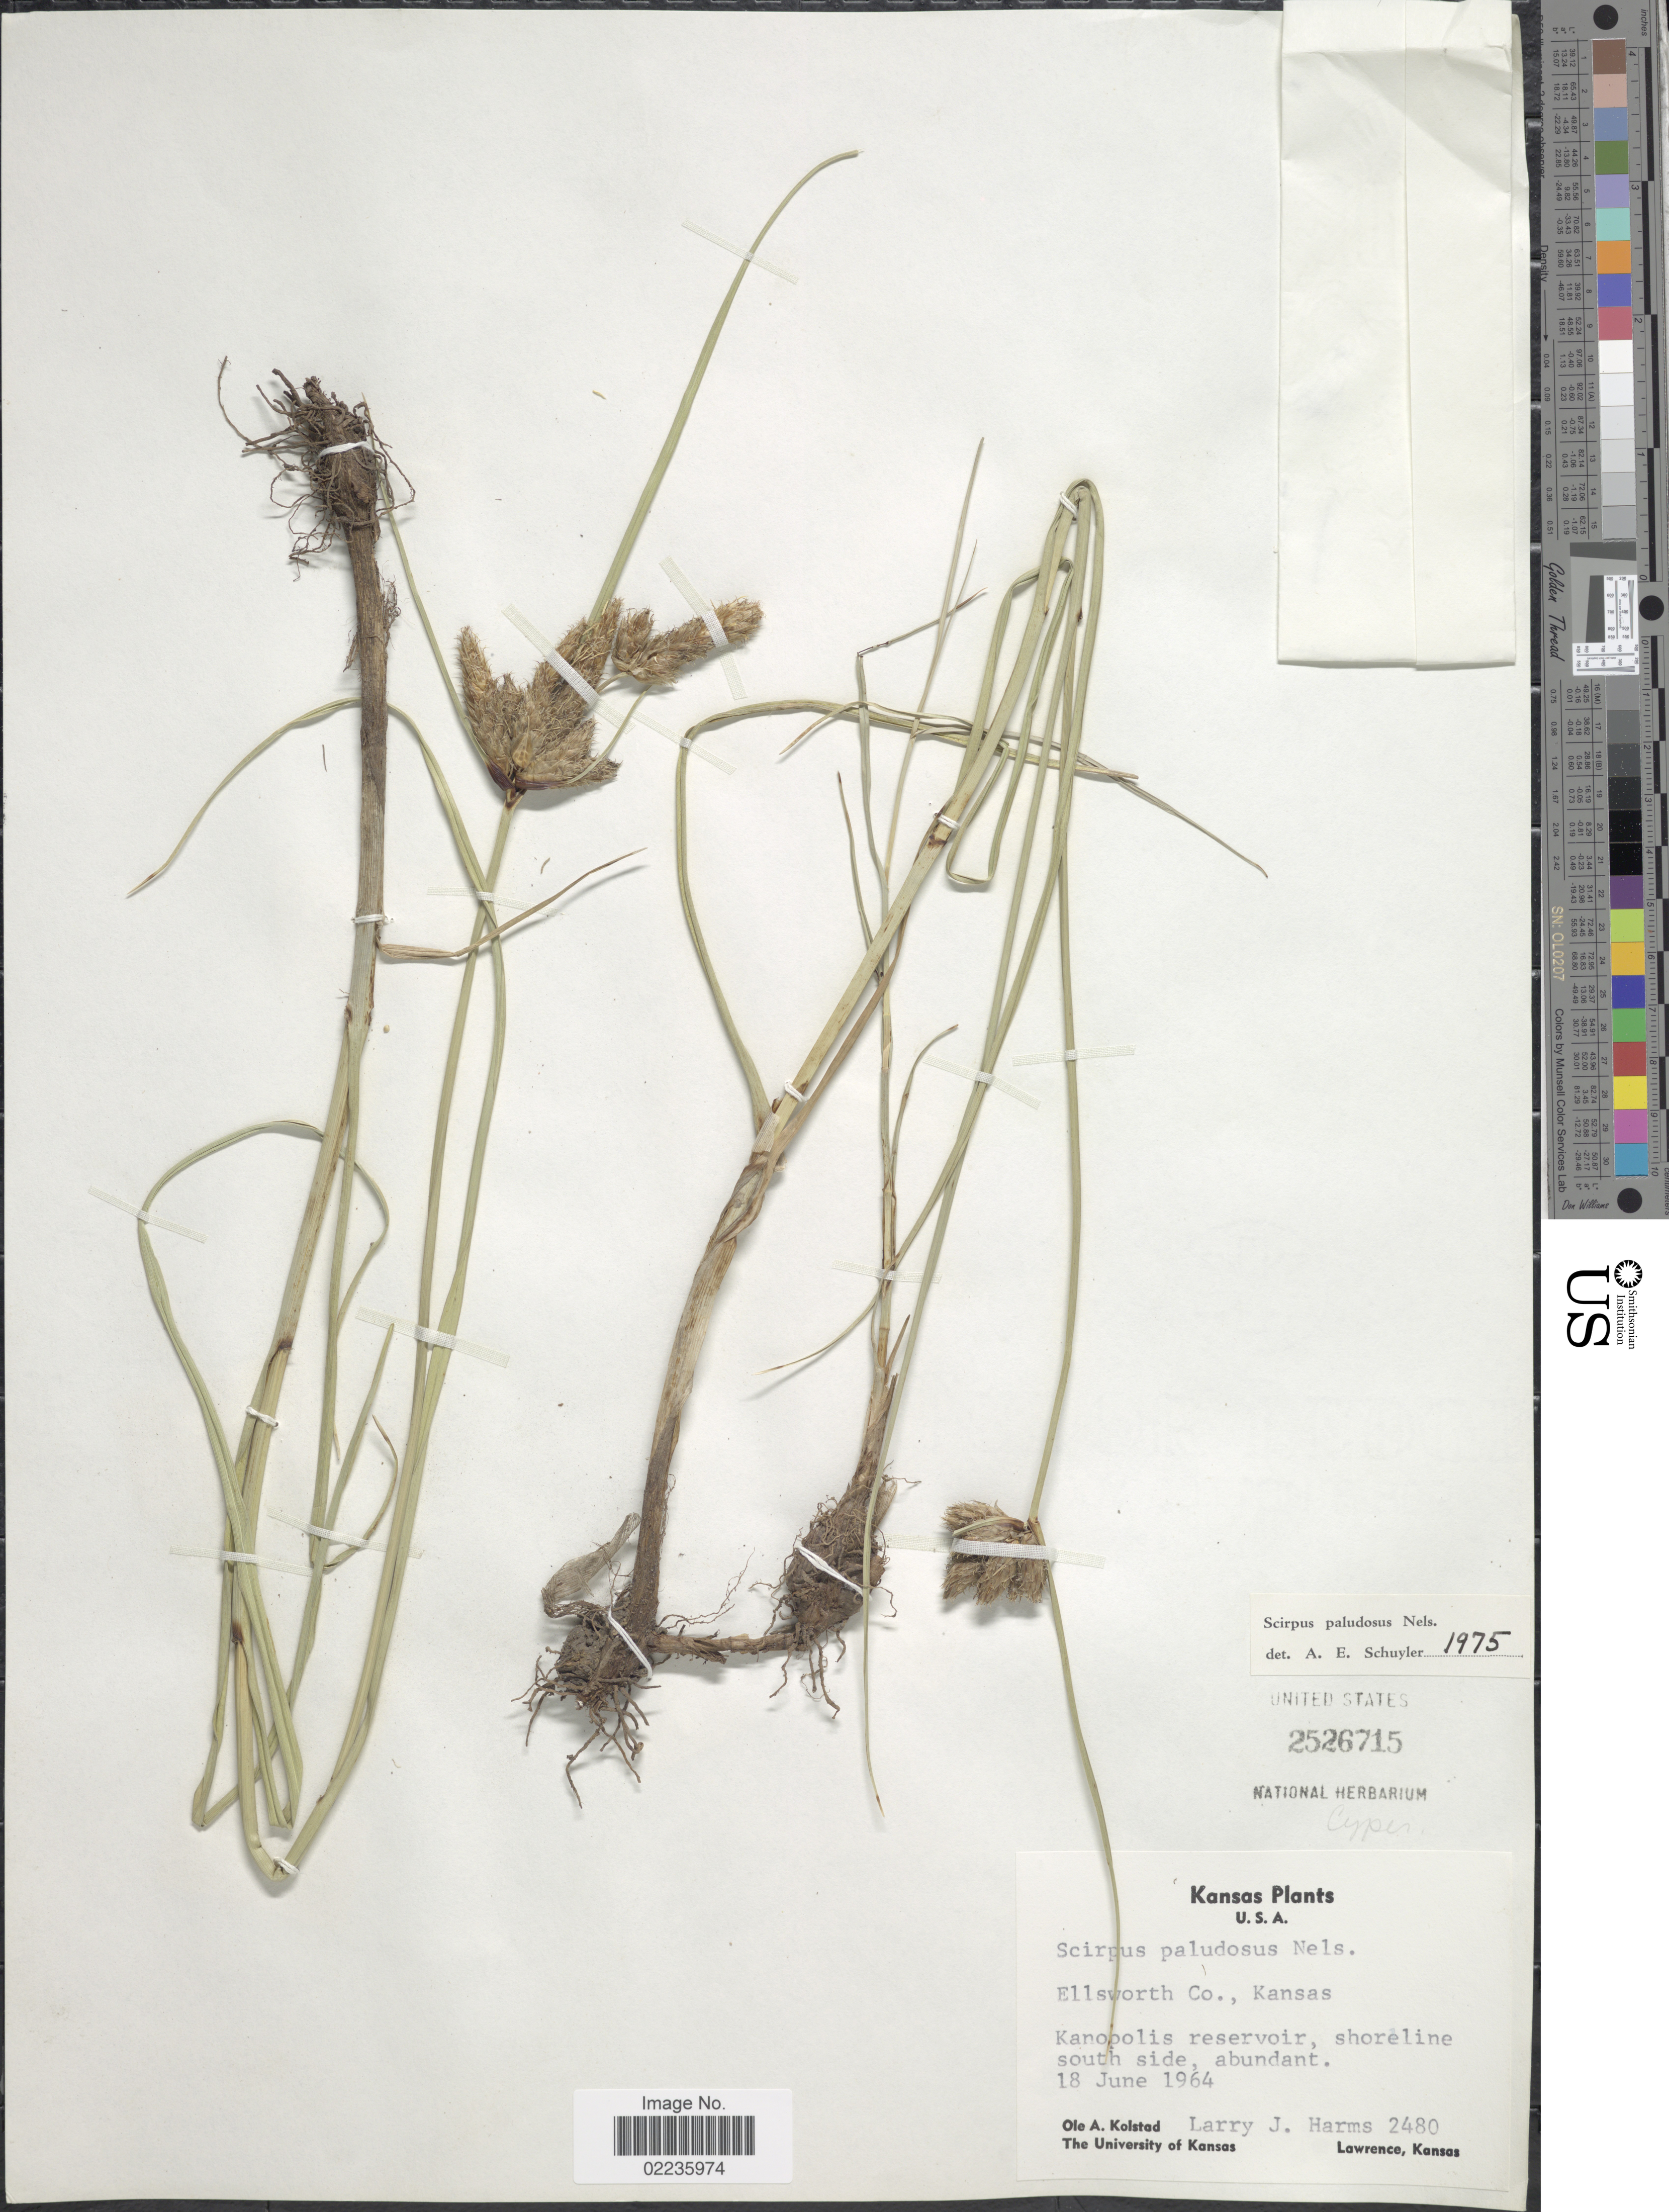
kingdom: Plantae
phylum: Tracheophyta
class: Liliopsida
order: Poales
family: Cyperaceae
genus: Bolboschoenus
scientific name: Bolboschoenus maritimus subsp. paludosus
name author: (A. Nelson) T. Koyama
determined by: Strong, M. T., (US), Smithsonian Institution - National Museum of Natural History (UNITED STATES)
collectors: O. Kolstad & L. Harms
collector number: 2480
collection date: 1964-06-18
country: United States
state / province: Kansas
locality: Ellworth Co. Kanopolis reservoire, shoreline south side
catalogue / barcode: US 2526715